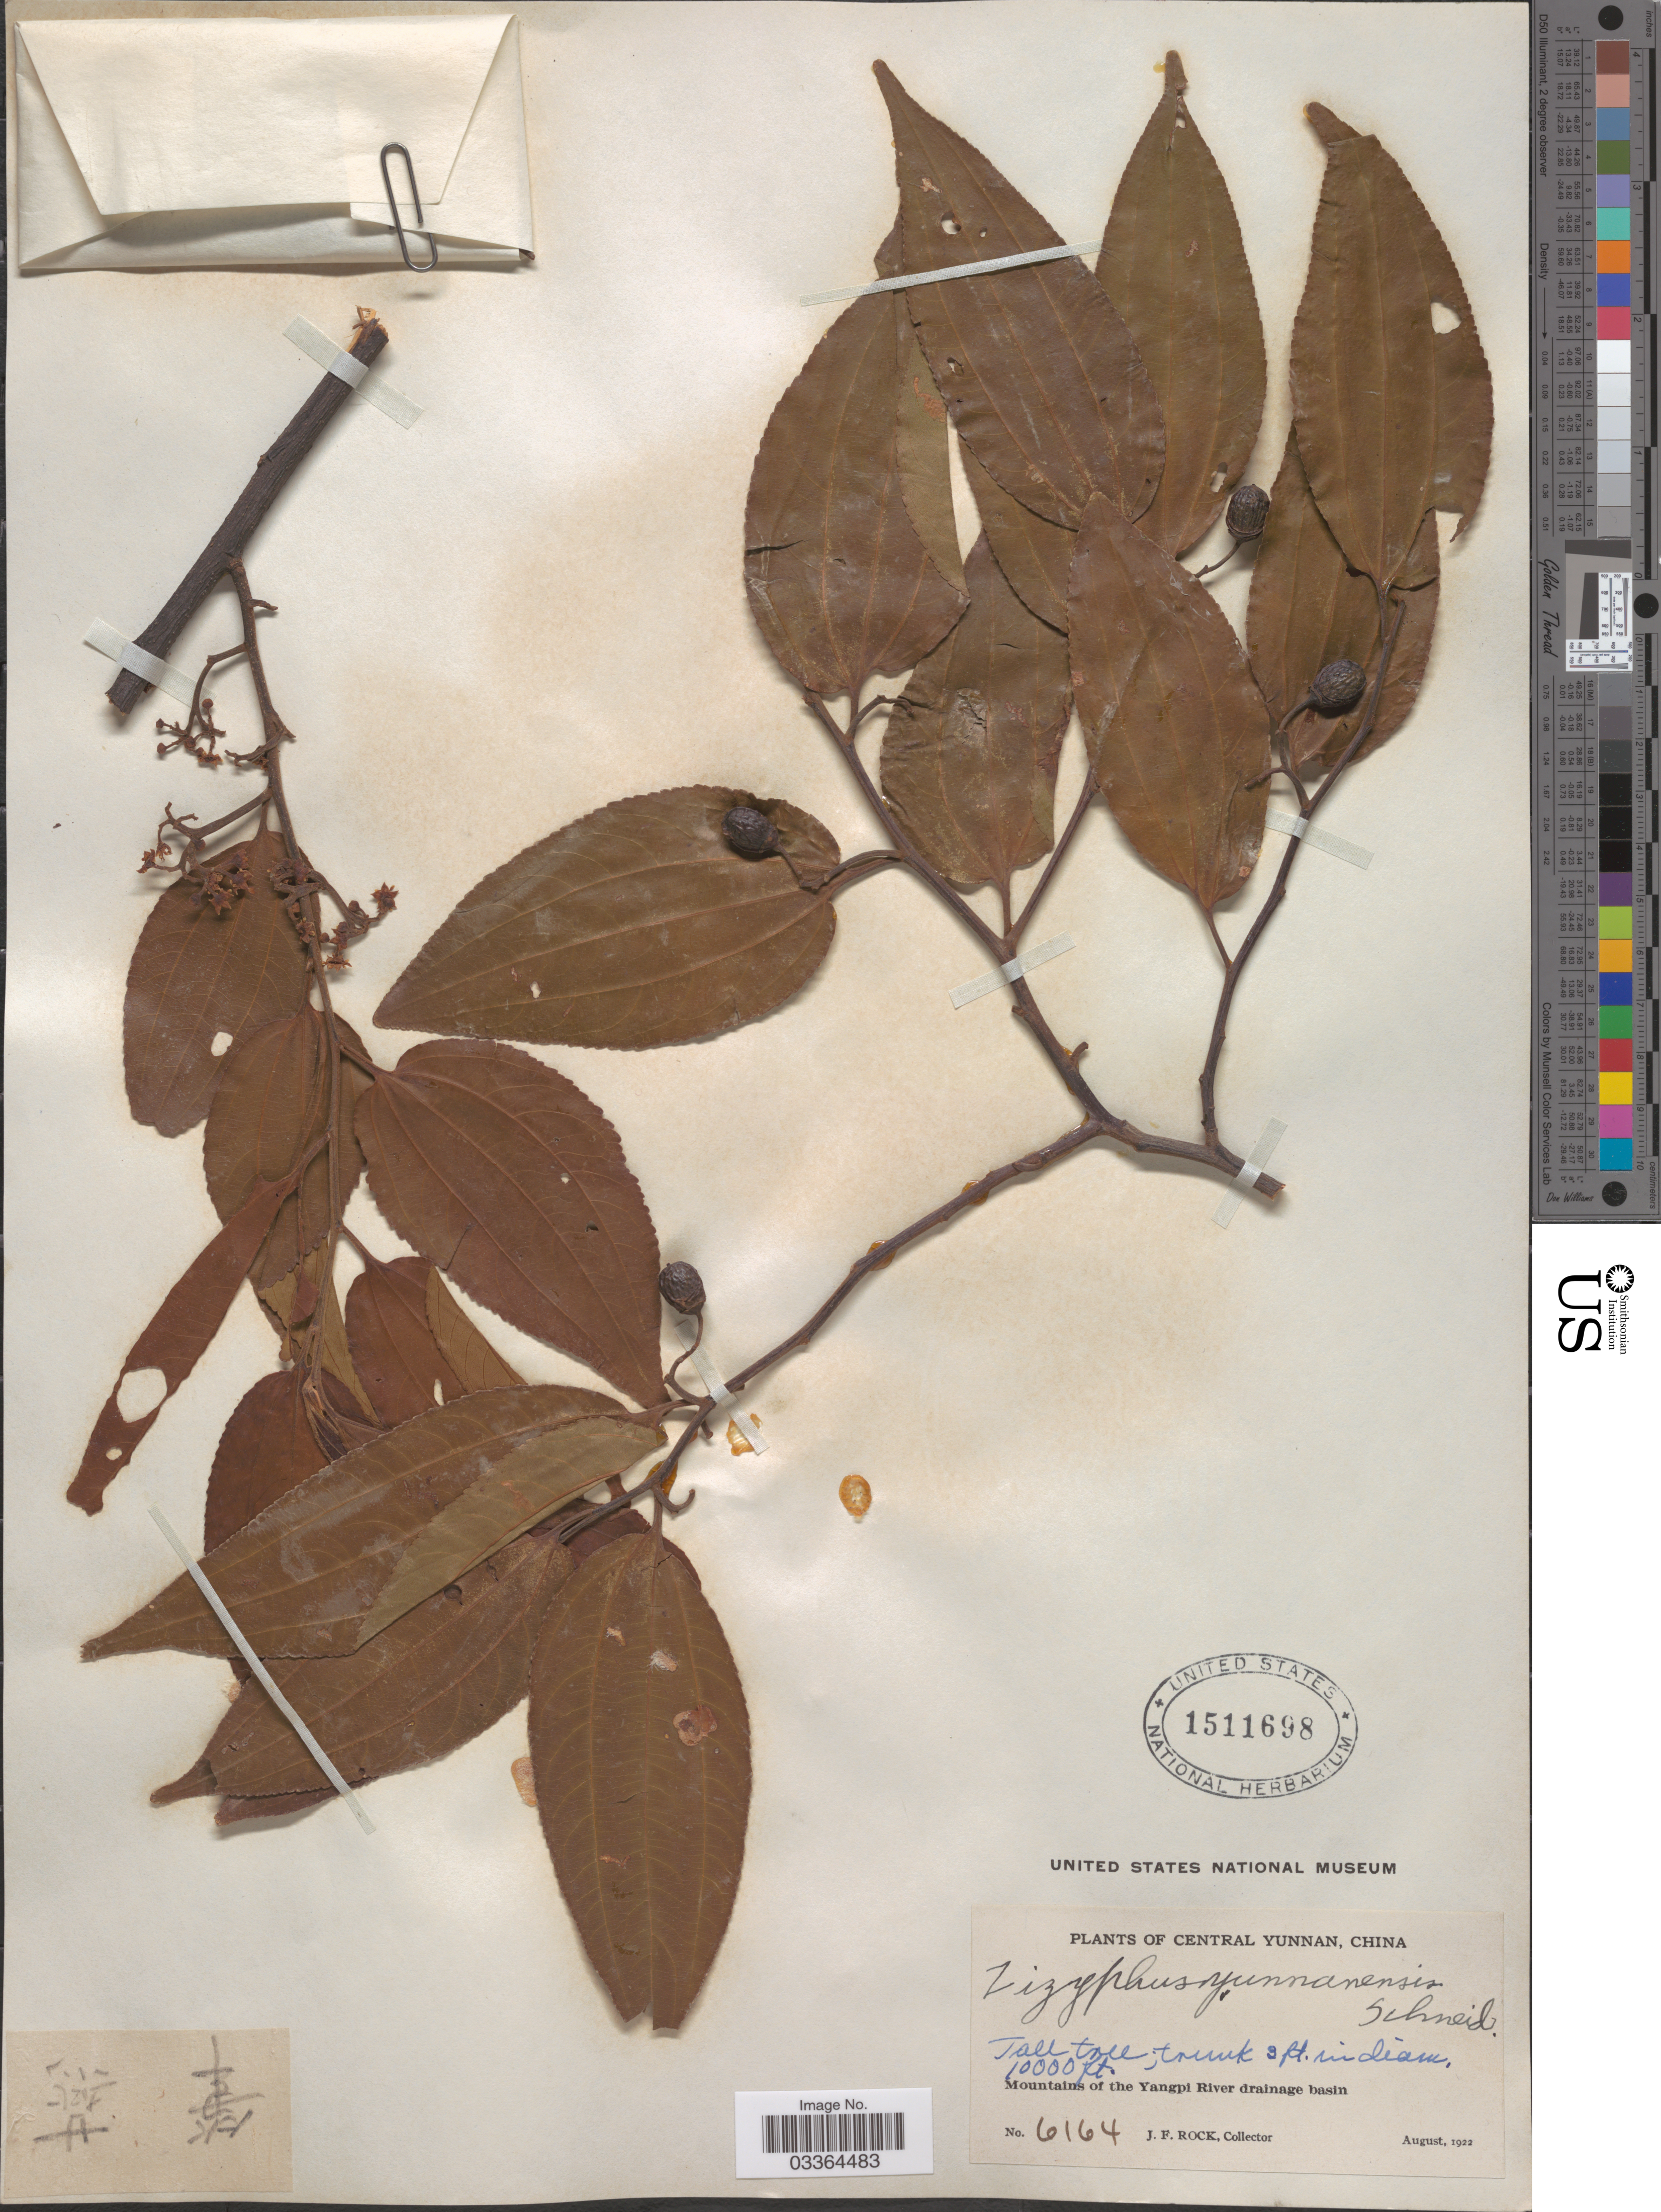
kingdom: Plantae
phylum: Tracheophyta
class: Magnoliopsida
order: Rosales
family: Rhamnaceae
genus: Ziziphus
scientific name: Ziziphus yunnanensis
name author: C.K. Schneid.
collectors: J. Rock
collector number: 6164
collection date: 1922-08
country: China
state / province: Yunnan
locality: Central Yunnan. Mountains of the Yangpi River drainage basin.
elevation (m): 3048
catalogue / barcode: US 1511698